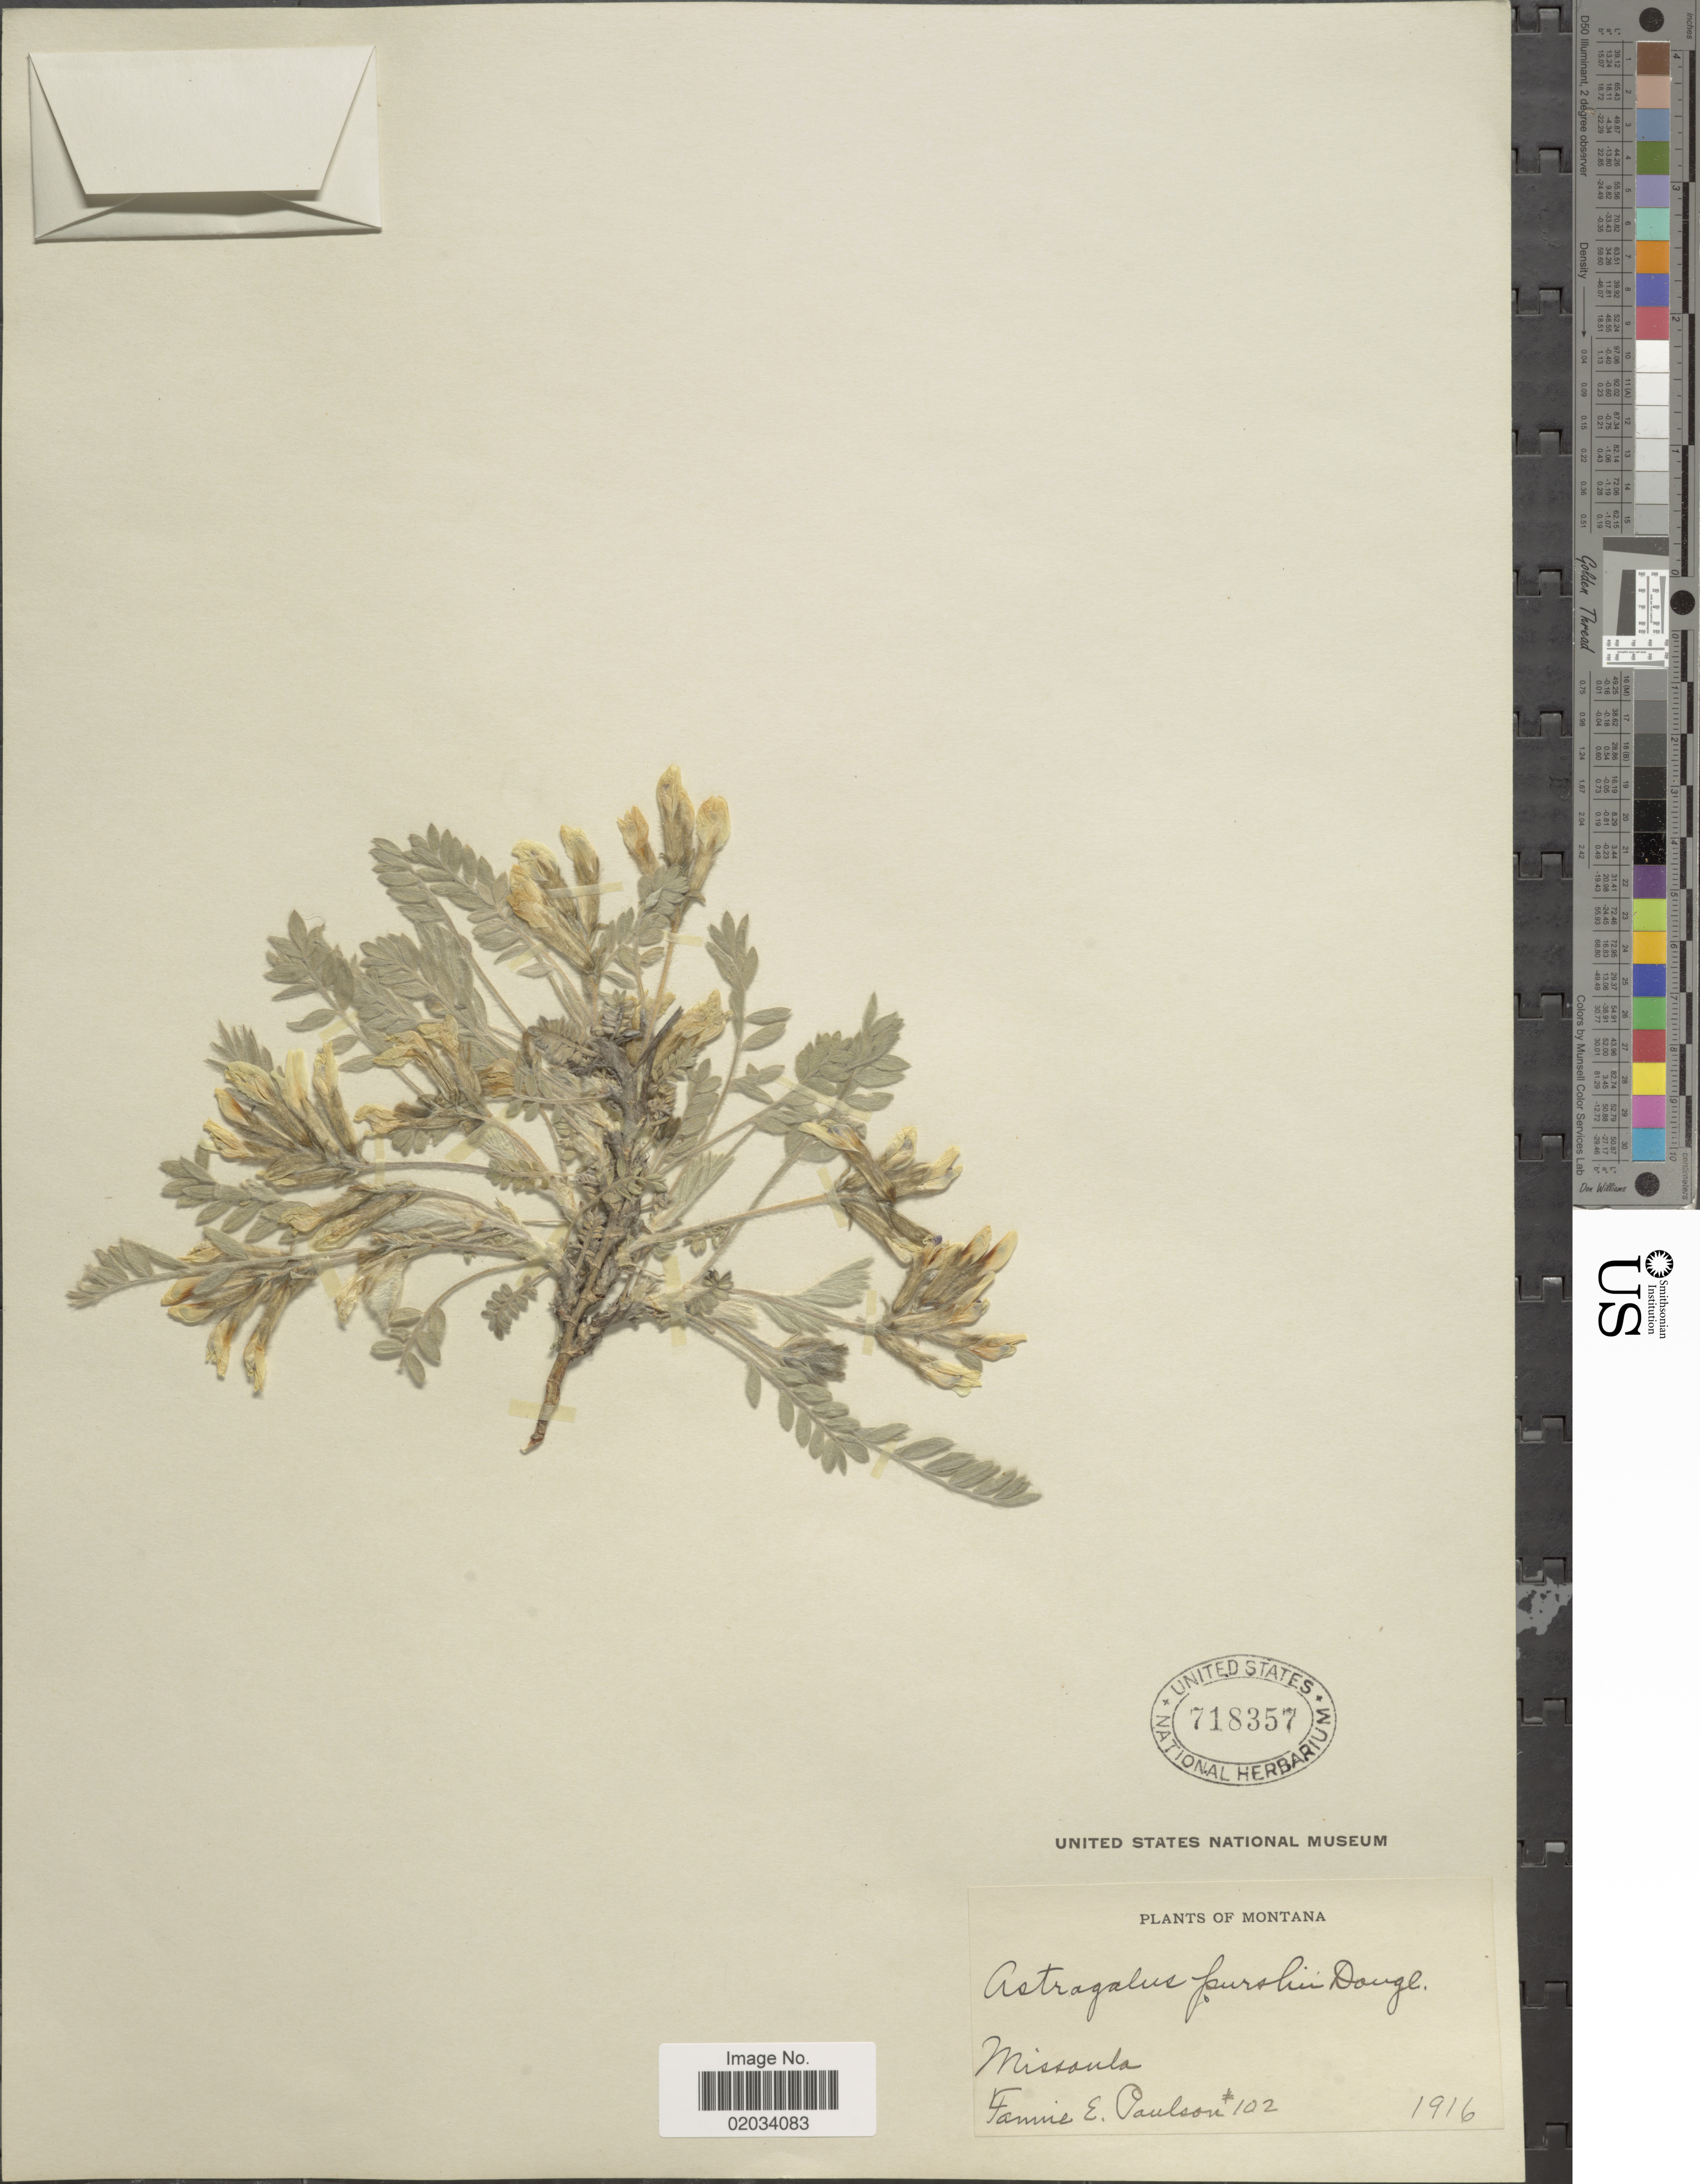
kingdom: Plantae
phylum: Tracheophyta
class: Magnoliopsida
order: Fabales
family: Fabaceae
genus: Astragalus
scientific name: Astragalus purshii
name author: Douglas ex Hook.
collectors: F. Paulson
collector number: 102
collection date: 1916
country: United States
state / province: Montana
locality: Missoula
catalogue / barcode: US 718357